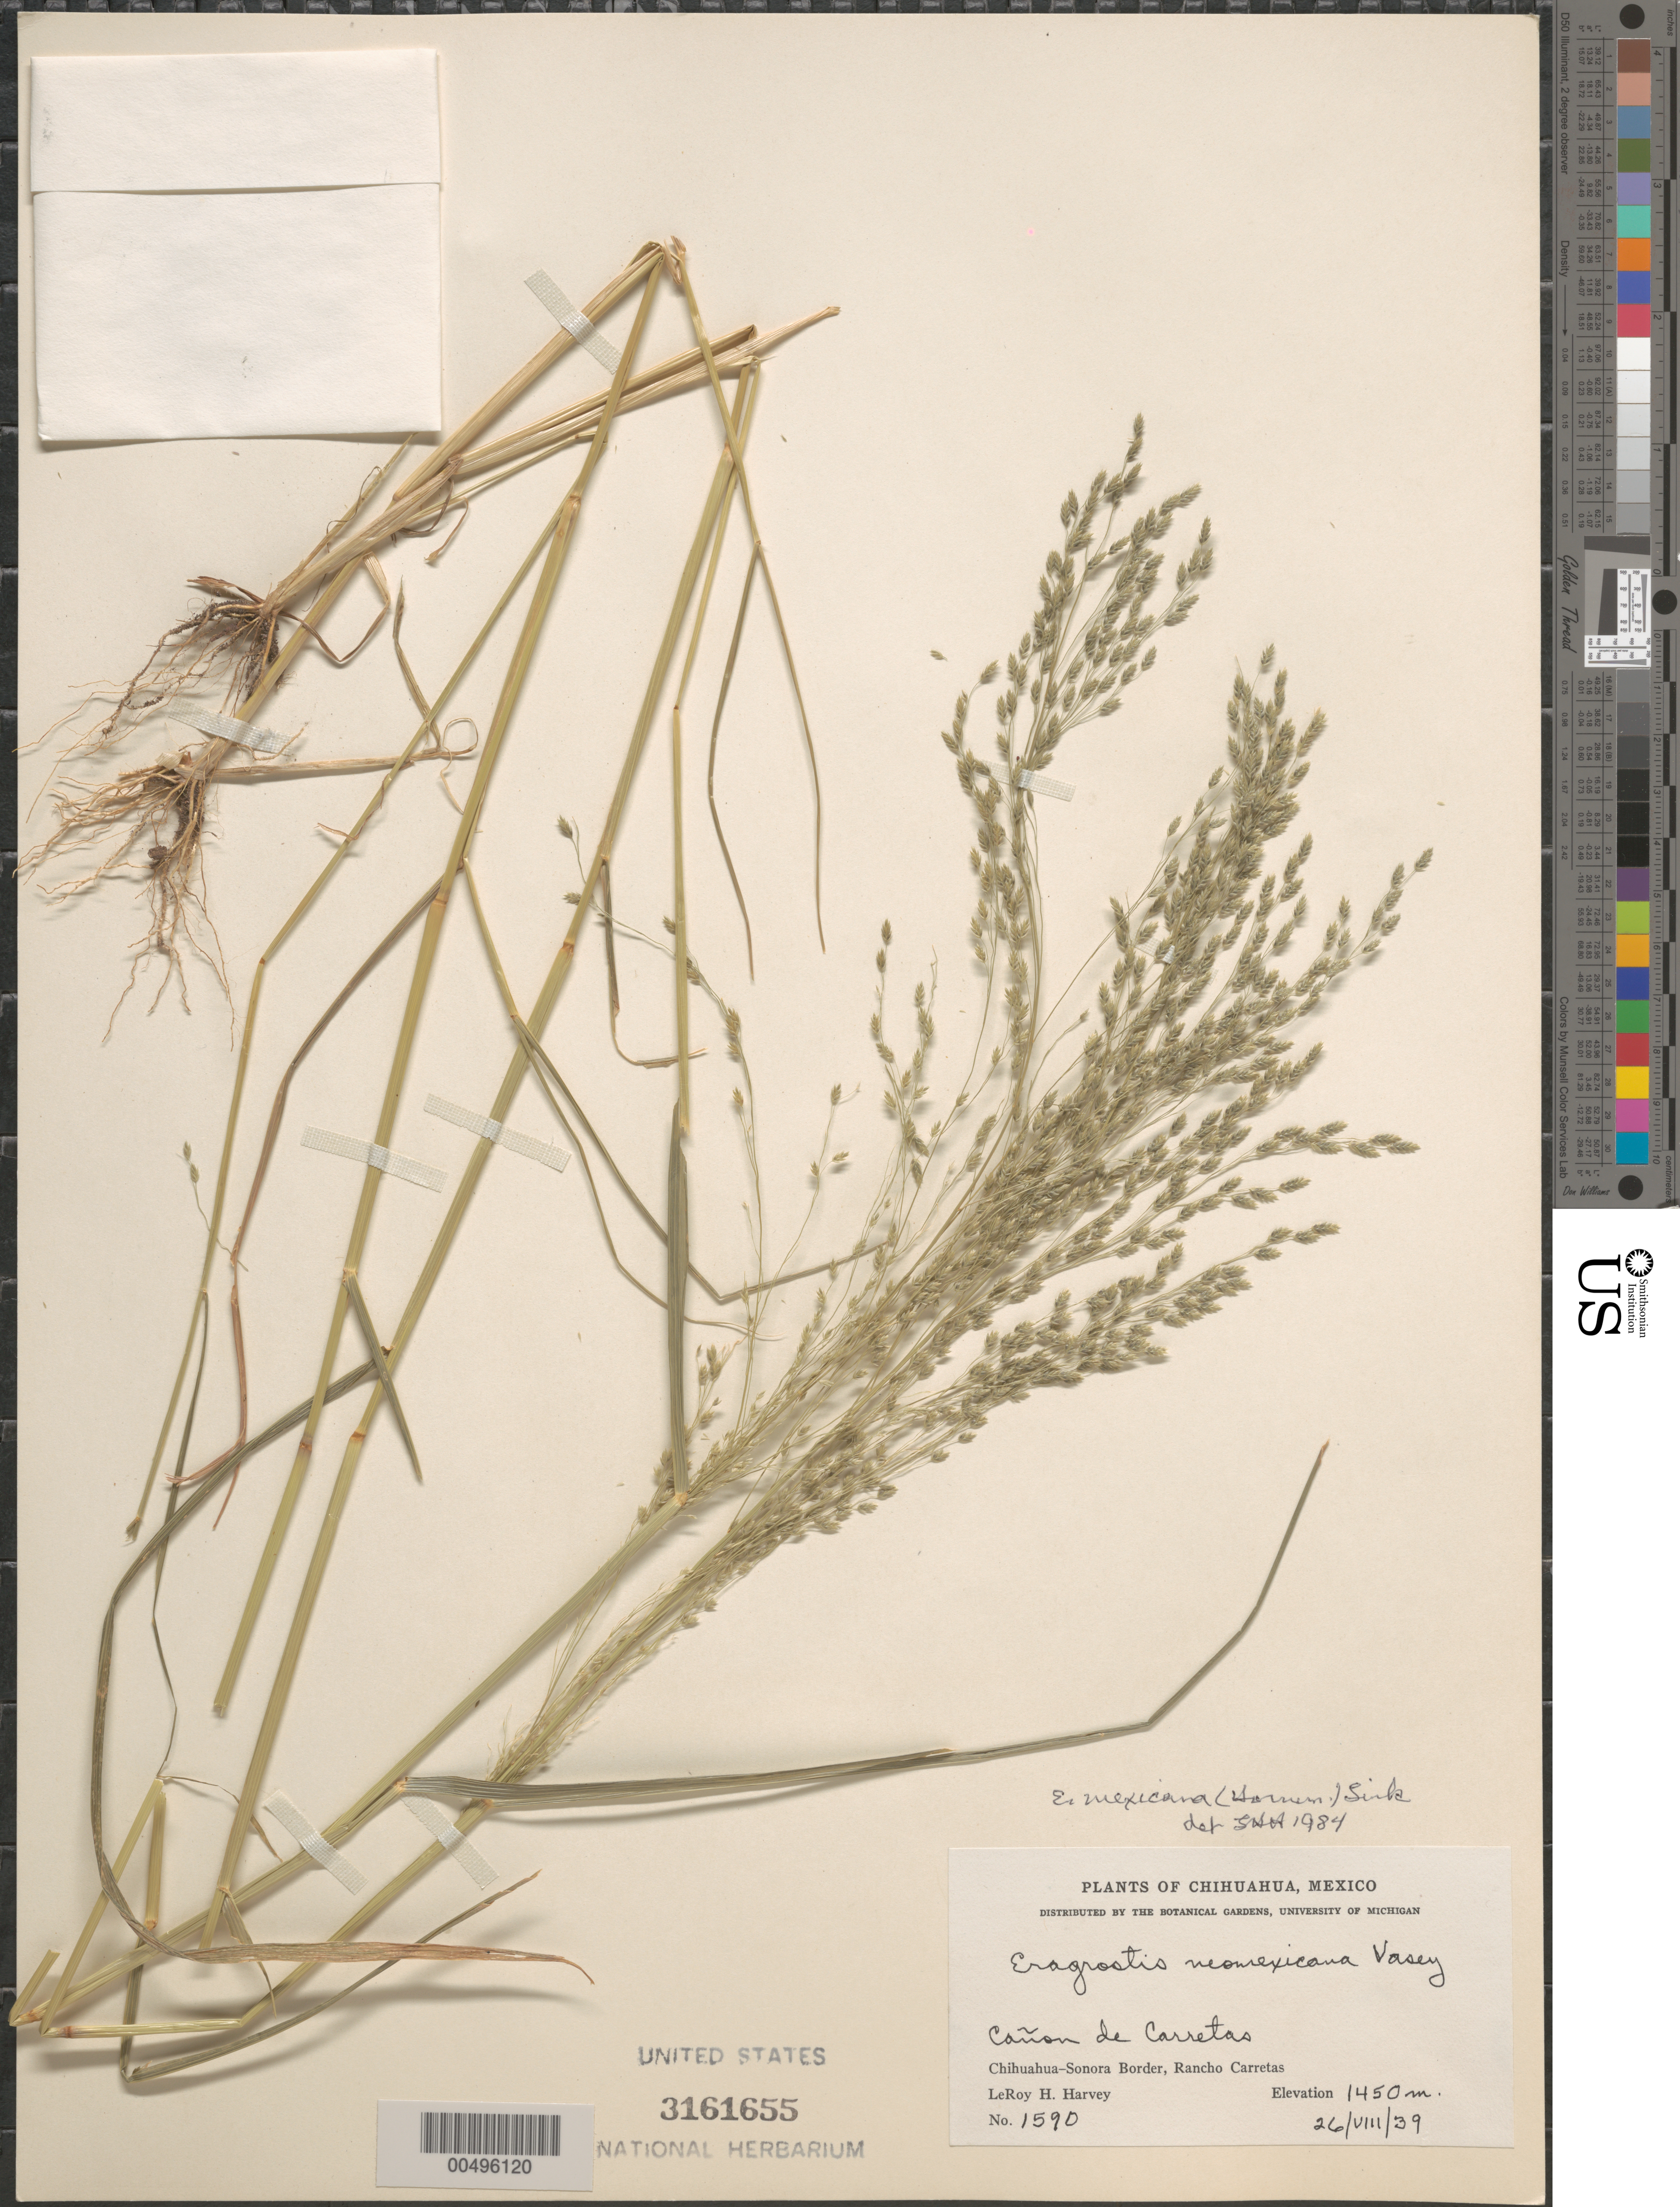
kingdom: Plantae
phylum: Tracheophyta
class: Liliopsida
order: Poales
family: Poaceae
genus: Eragrostis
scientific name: Eragrostis mexicana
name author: (Hornem.) Link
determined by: Harvey, L. H.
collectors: L. H. Harvey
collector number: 1590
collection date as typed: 26 Aug 1939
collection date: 1939-08-26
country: Mexico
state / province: Chihuahua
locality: Cañon de Carretas, Chihuahua-Sonora Border, Rancho Carretas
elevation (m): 1450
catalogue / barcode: US 3161655